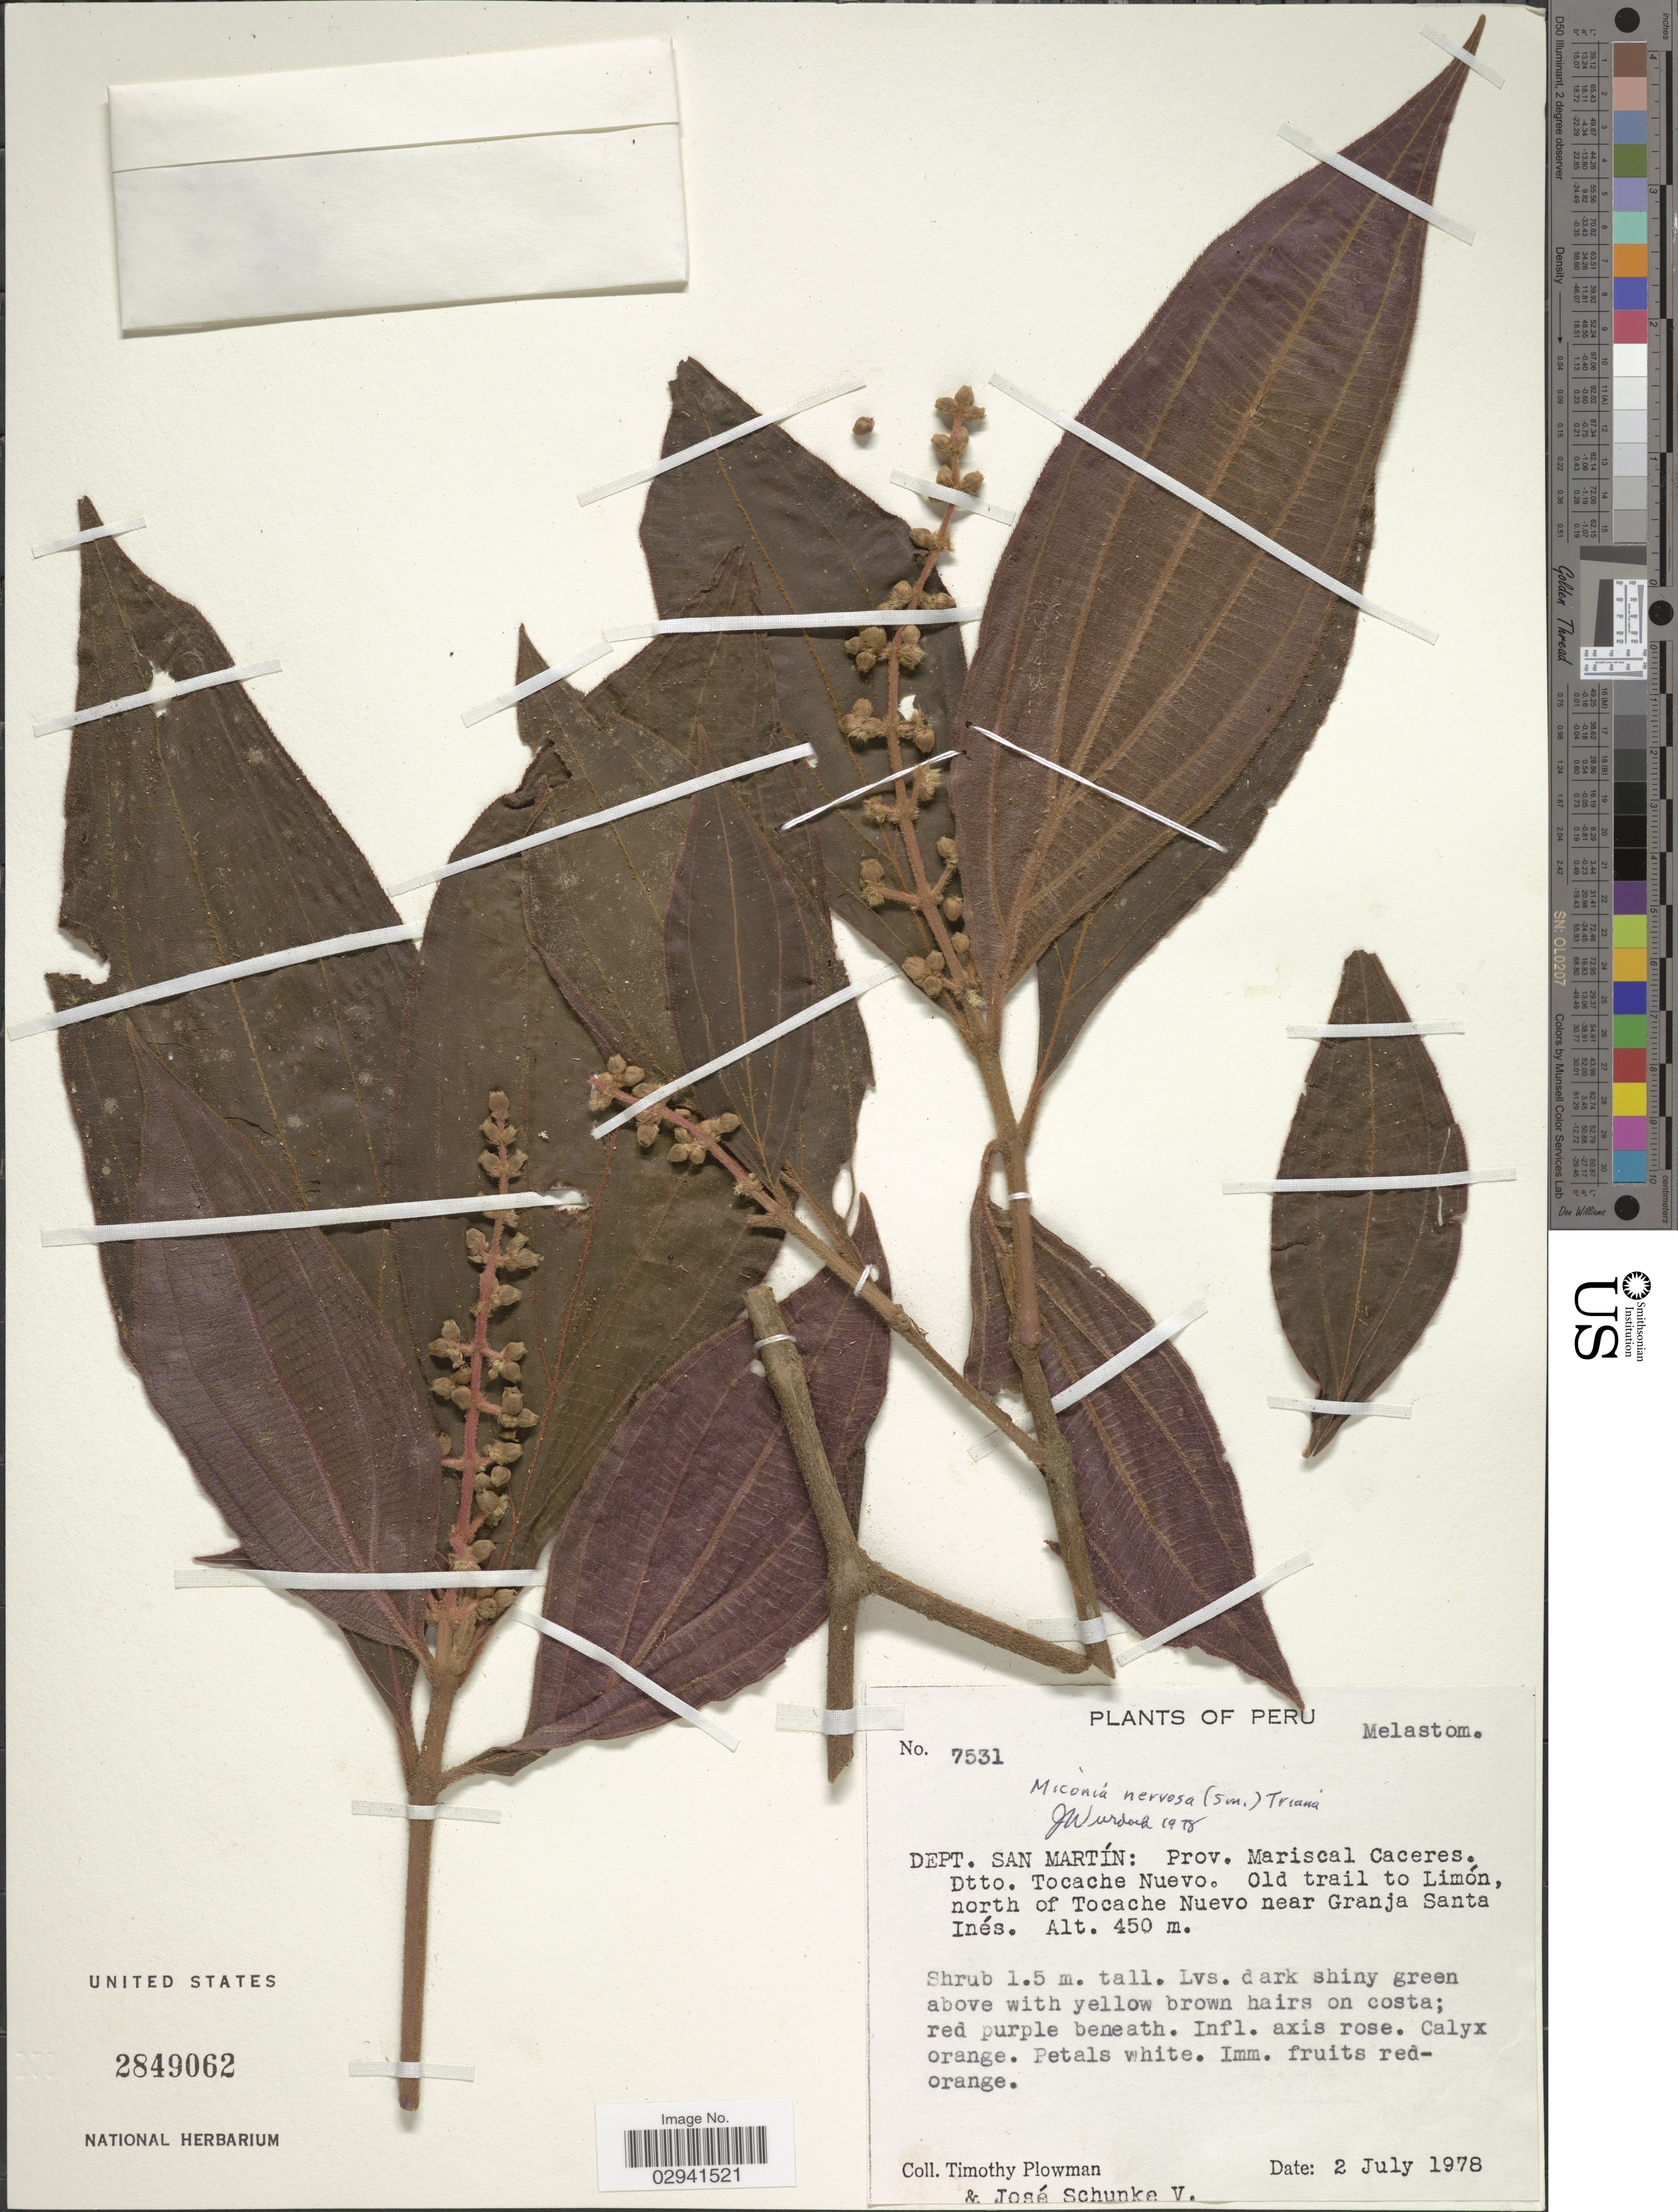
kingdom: Plantae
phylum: Tracheophyta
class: Magnoliopsida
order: Myrtales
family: Melastomataceae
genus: Miconia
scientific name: Miconia nervosa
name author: (Sm.) Triana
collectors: T. Plowman & J. Schunke Vigo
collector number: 7531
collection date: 1978-07-02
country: Peru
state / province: San Martín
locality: Dept. San Martín, Prov. Mariscal Caceres, Dtto. Tocache Nuevo, Old trail to Limón, north of Tocache Nuevo near Granja Santa Inés.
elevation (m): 450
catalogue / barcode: US 2849062